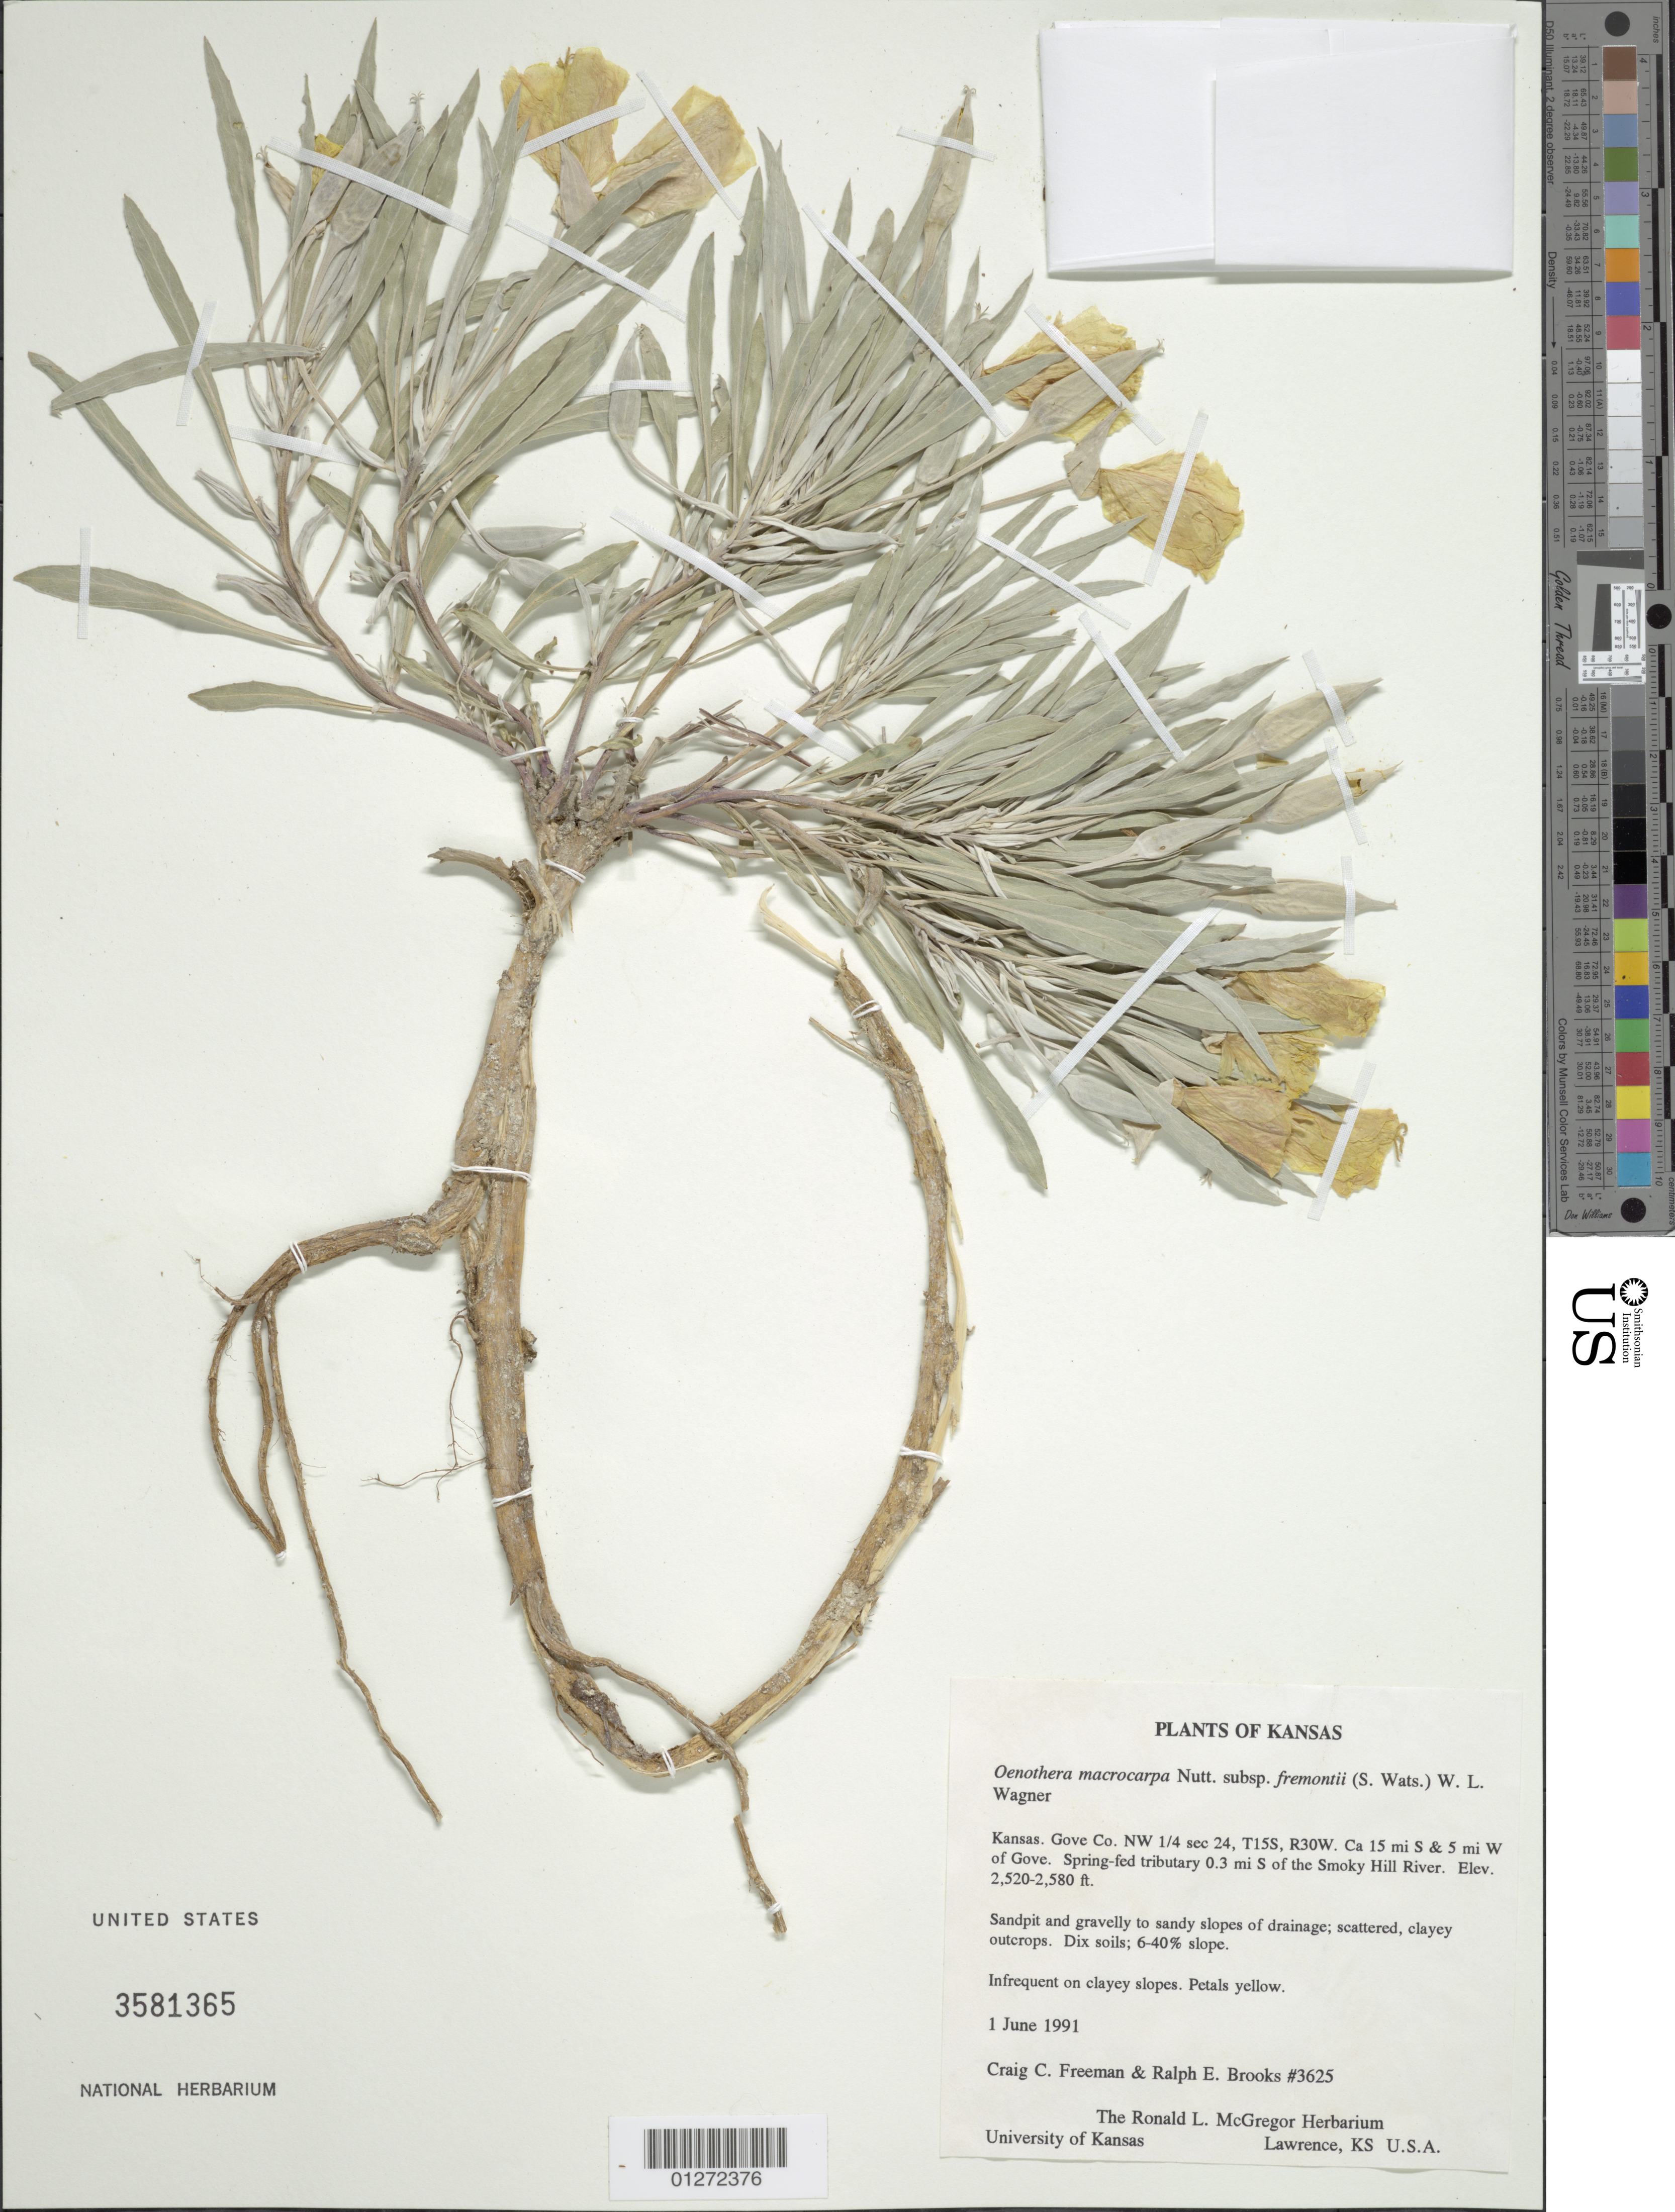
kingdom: Plantae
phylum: Tracheophyta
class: Magnoliopsida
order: Myrtales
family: Onagraceae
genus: Oenothera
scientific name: Oenothera macrocarpa subsp. fremontii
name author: (S. Watson) W.L. Wagner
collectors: C. Freeman & R. Brooks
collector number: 3625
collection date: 1991-06-01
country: United States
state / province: Kansas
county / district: Gove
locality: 15 mi S and 5 mi W of Gove, S. of Smoky Hill River.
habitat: scattered outcrops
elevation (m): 768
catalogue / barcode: US 3581365